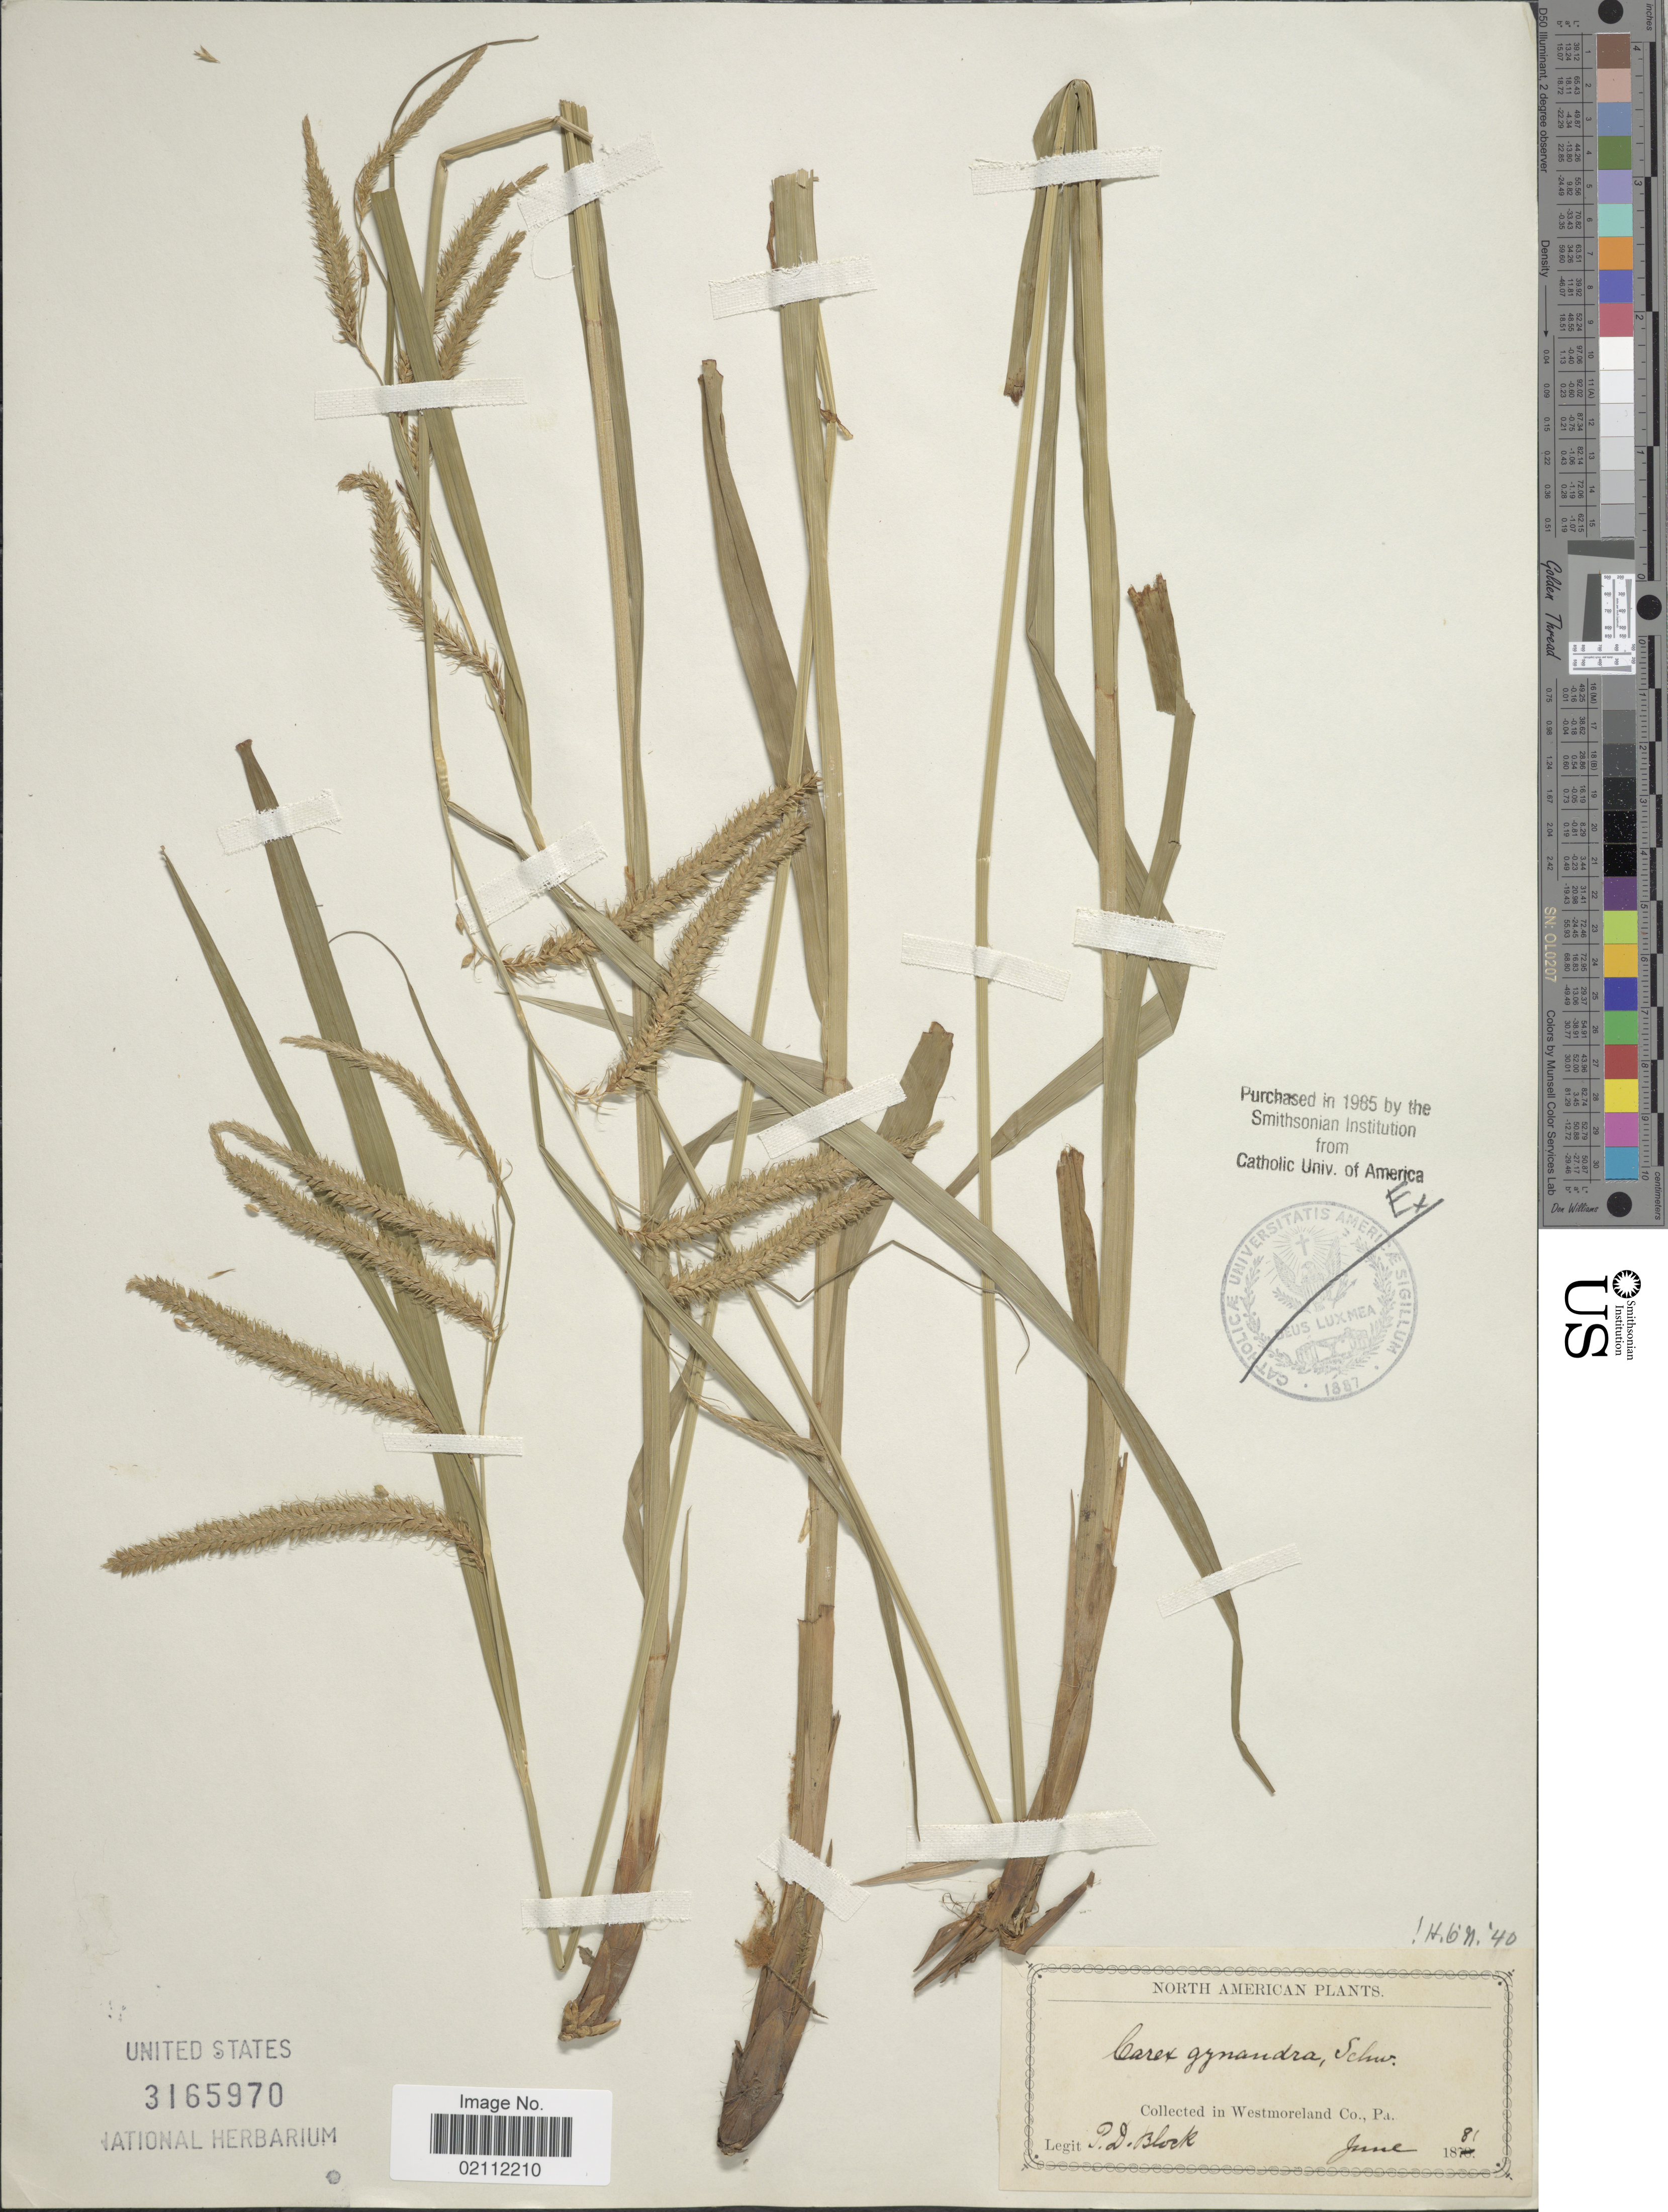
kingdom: Plantae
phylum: Tracheophyta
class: Liliopsida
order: Poales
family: Cyperaceae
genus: Carex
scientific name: Carex gynandra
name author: Schwein.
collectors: P. Block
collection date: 1881-06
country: United States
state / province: Pennsylvania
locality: Westmoreland Co.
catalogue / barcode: US 3165970